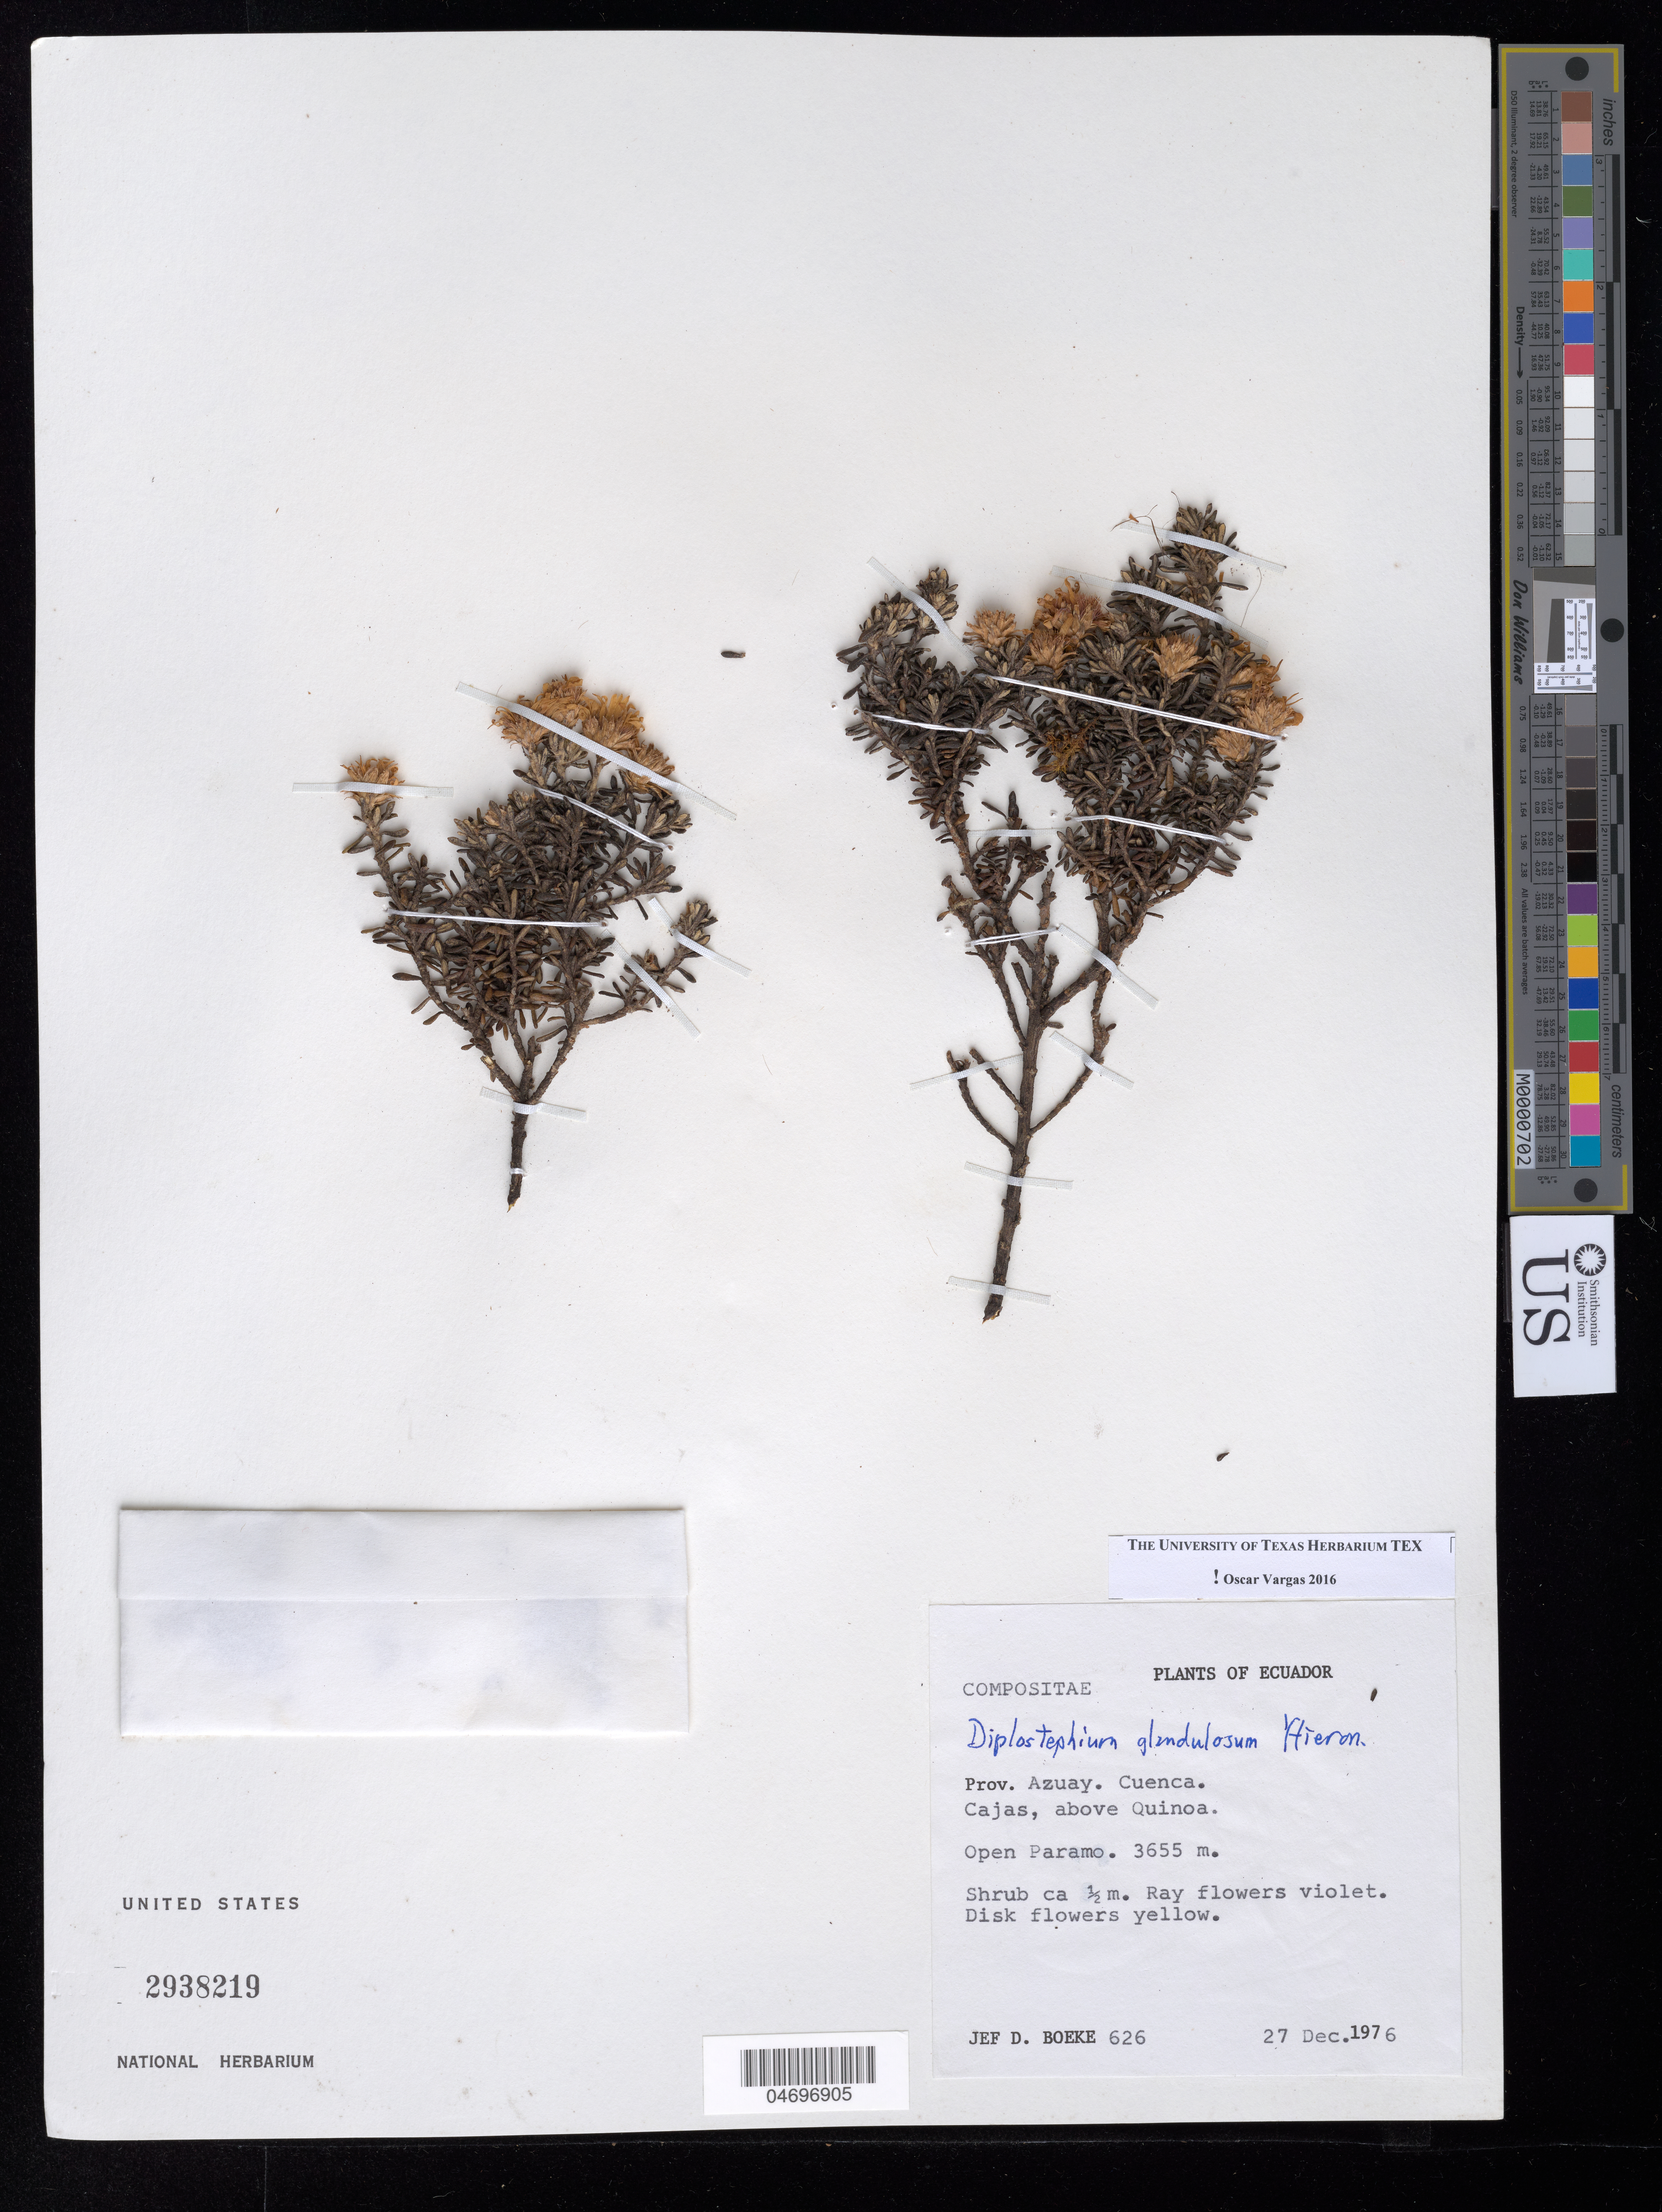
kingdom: Plantae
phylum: Tracheophyta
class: Magnoliopsida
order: Asterales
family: Asteraceae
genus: Diplostephium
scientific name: Diplostephium glandulosum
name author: Hieron.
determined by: Vargas, Oscar M.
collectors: J. D. Boeke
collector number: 626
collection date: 1976-12-27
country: Ecuador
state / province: Azuay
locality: Cuenca. Cajas, above Quinoa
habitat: Open paramo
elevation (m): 3655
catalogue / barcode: US 2938219